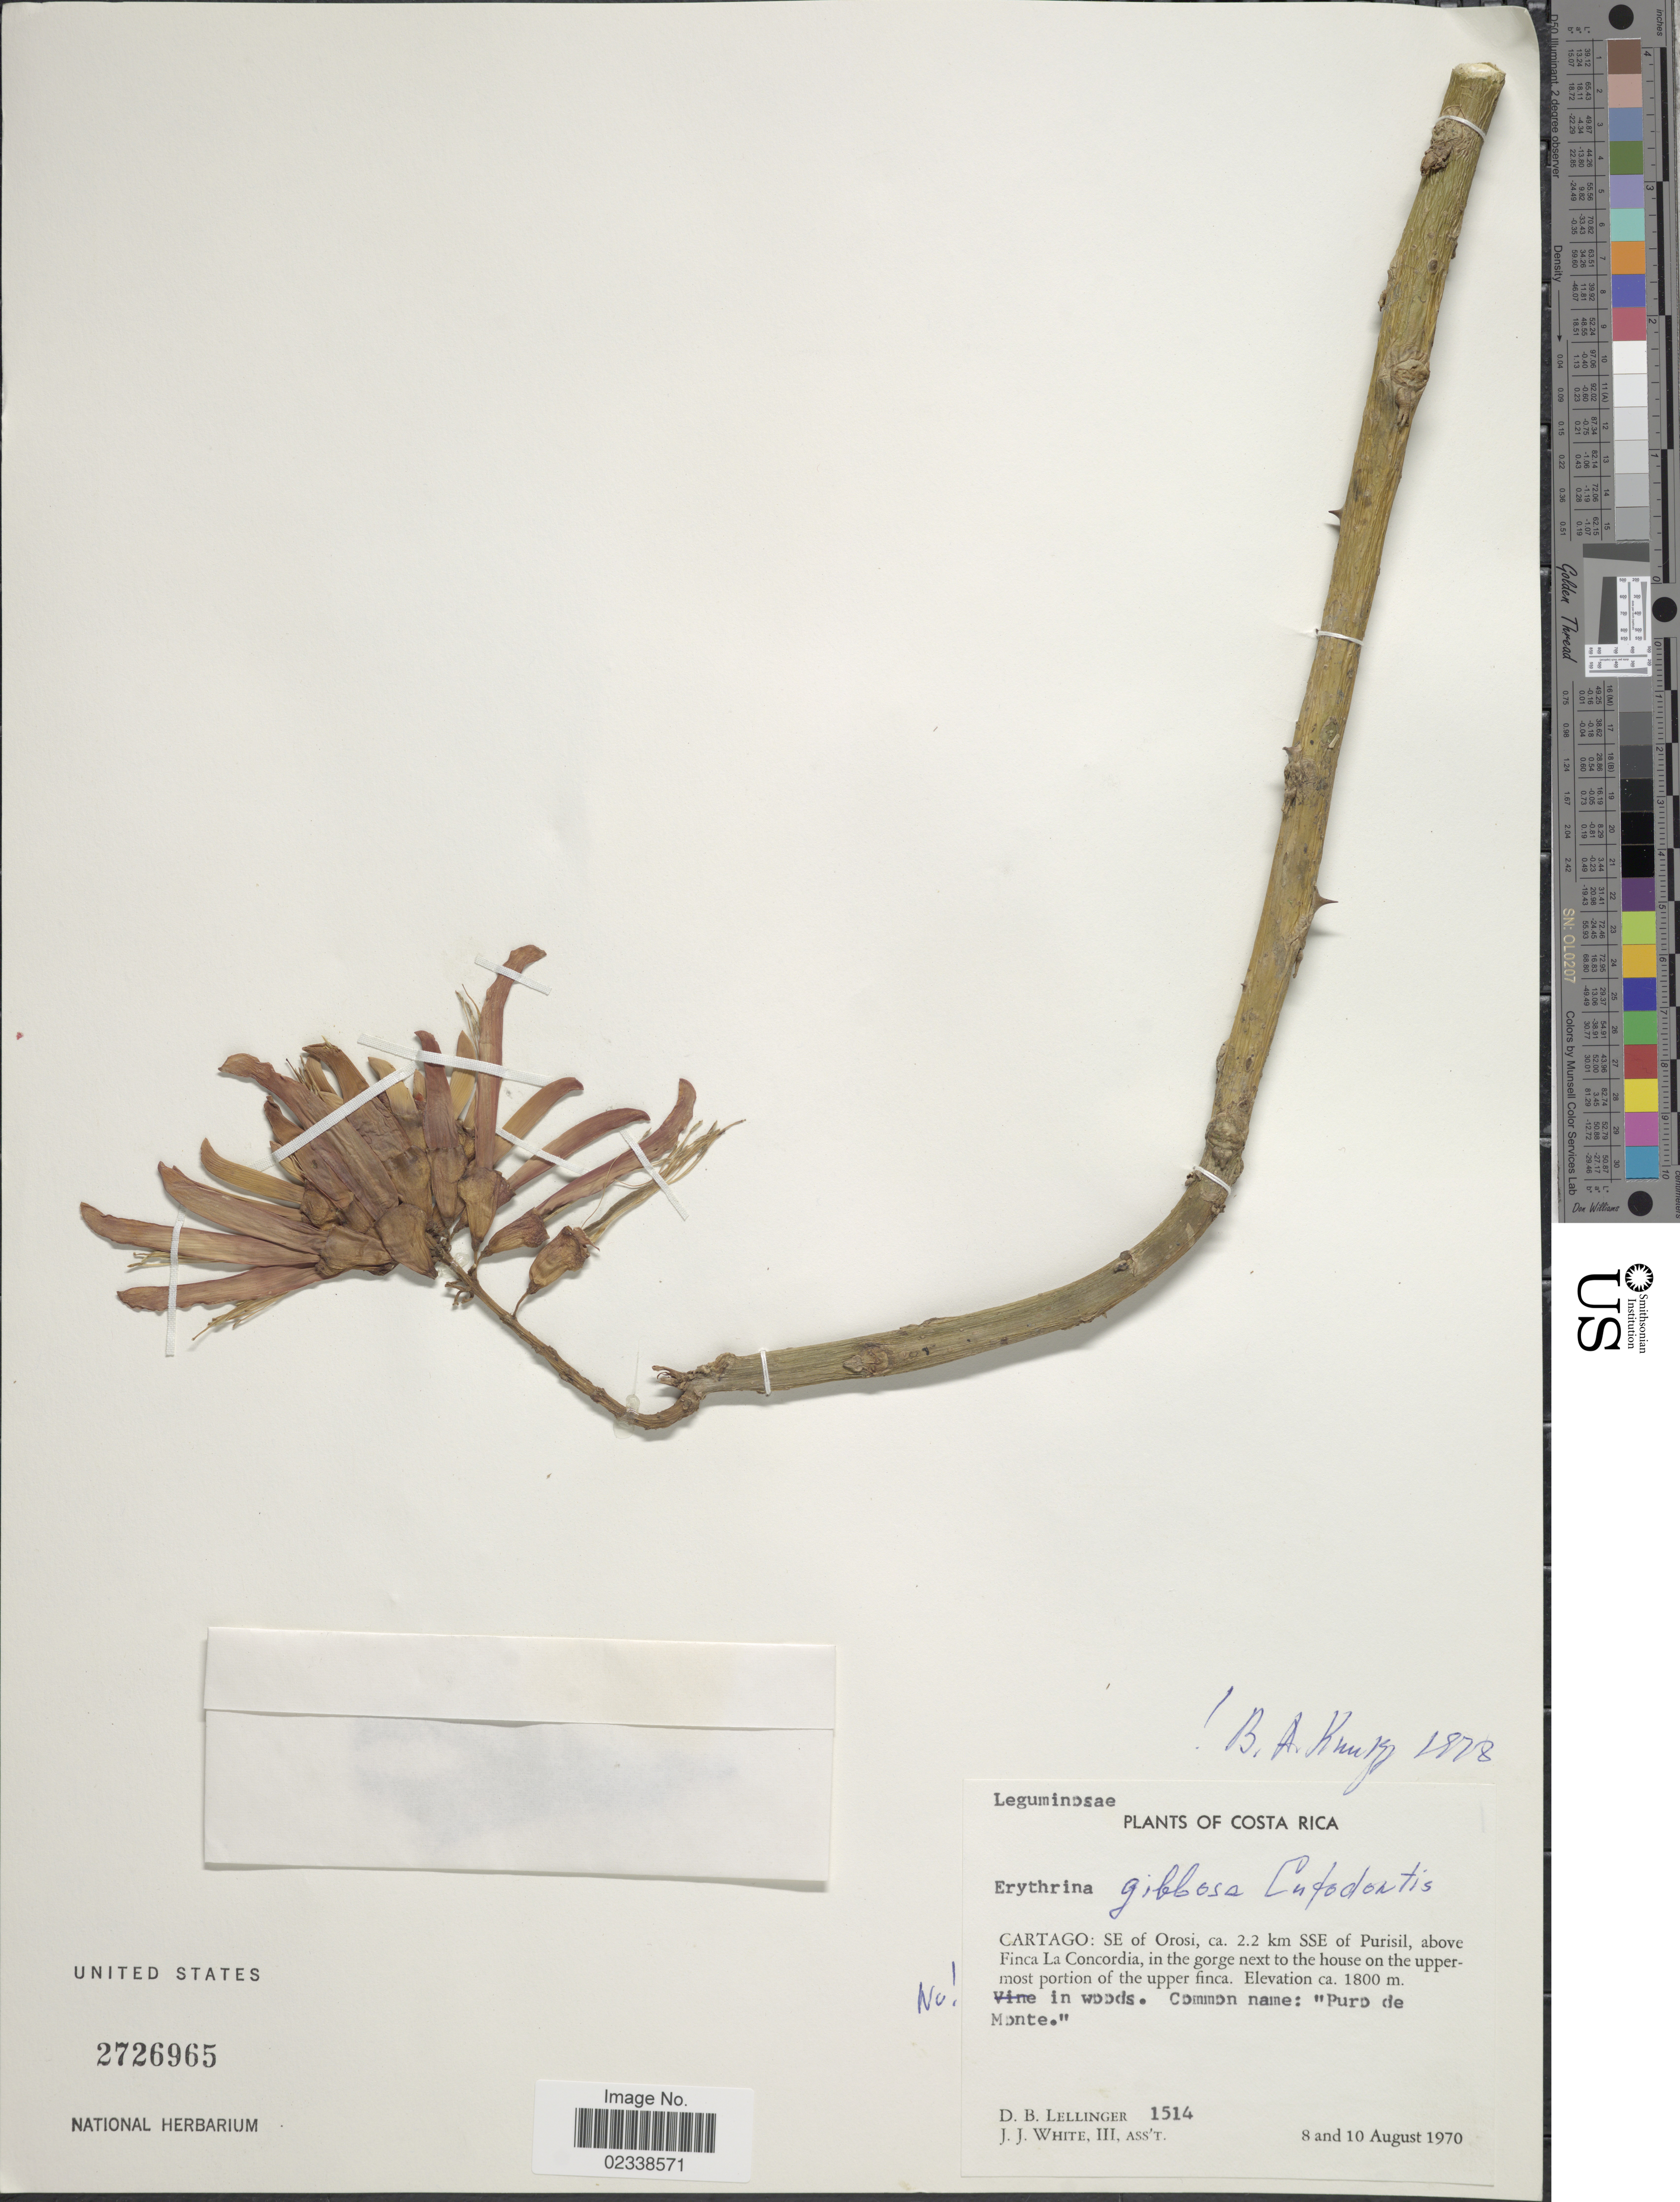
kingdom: Plantae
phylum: Tracheophyta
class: Magnoliopsida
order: Fabales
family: Fabaceae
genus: Erythrina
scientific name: Erythrina gibbosa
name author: Cufod.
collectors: D. B. Lellinger & J. J. White III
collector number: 1514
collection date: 1970-08-08/1970-08-10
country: Costa Rica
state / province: Cartago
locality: SE of Orosi, ca. 2.2 km SSE of Purisil, above Finca LA Concordia, in the gorge next to the house on the upper-most portion of the upper finca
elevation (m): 1800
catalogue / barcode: US 2726965